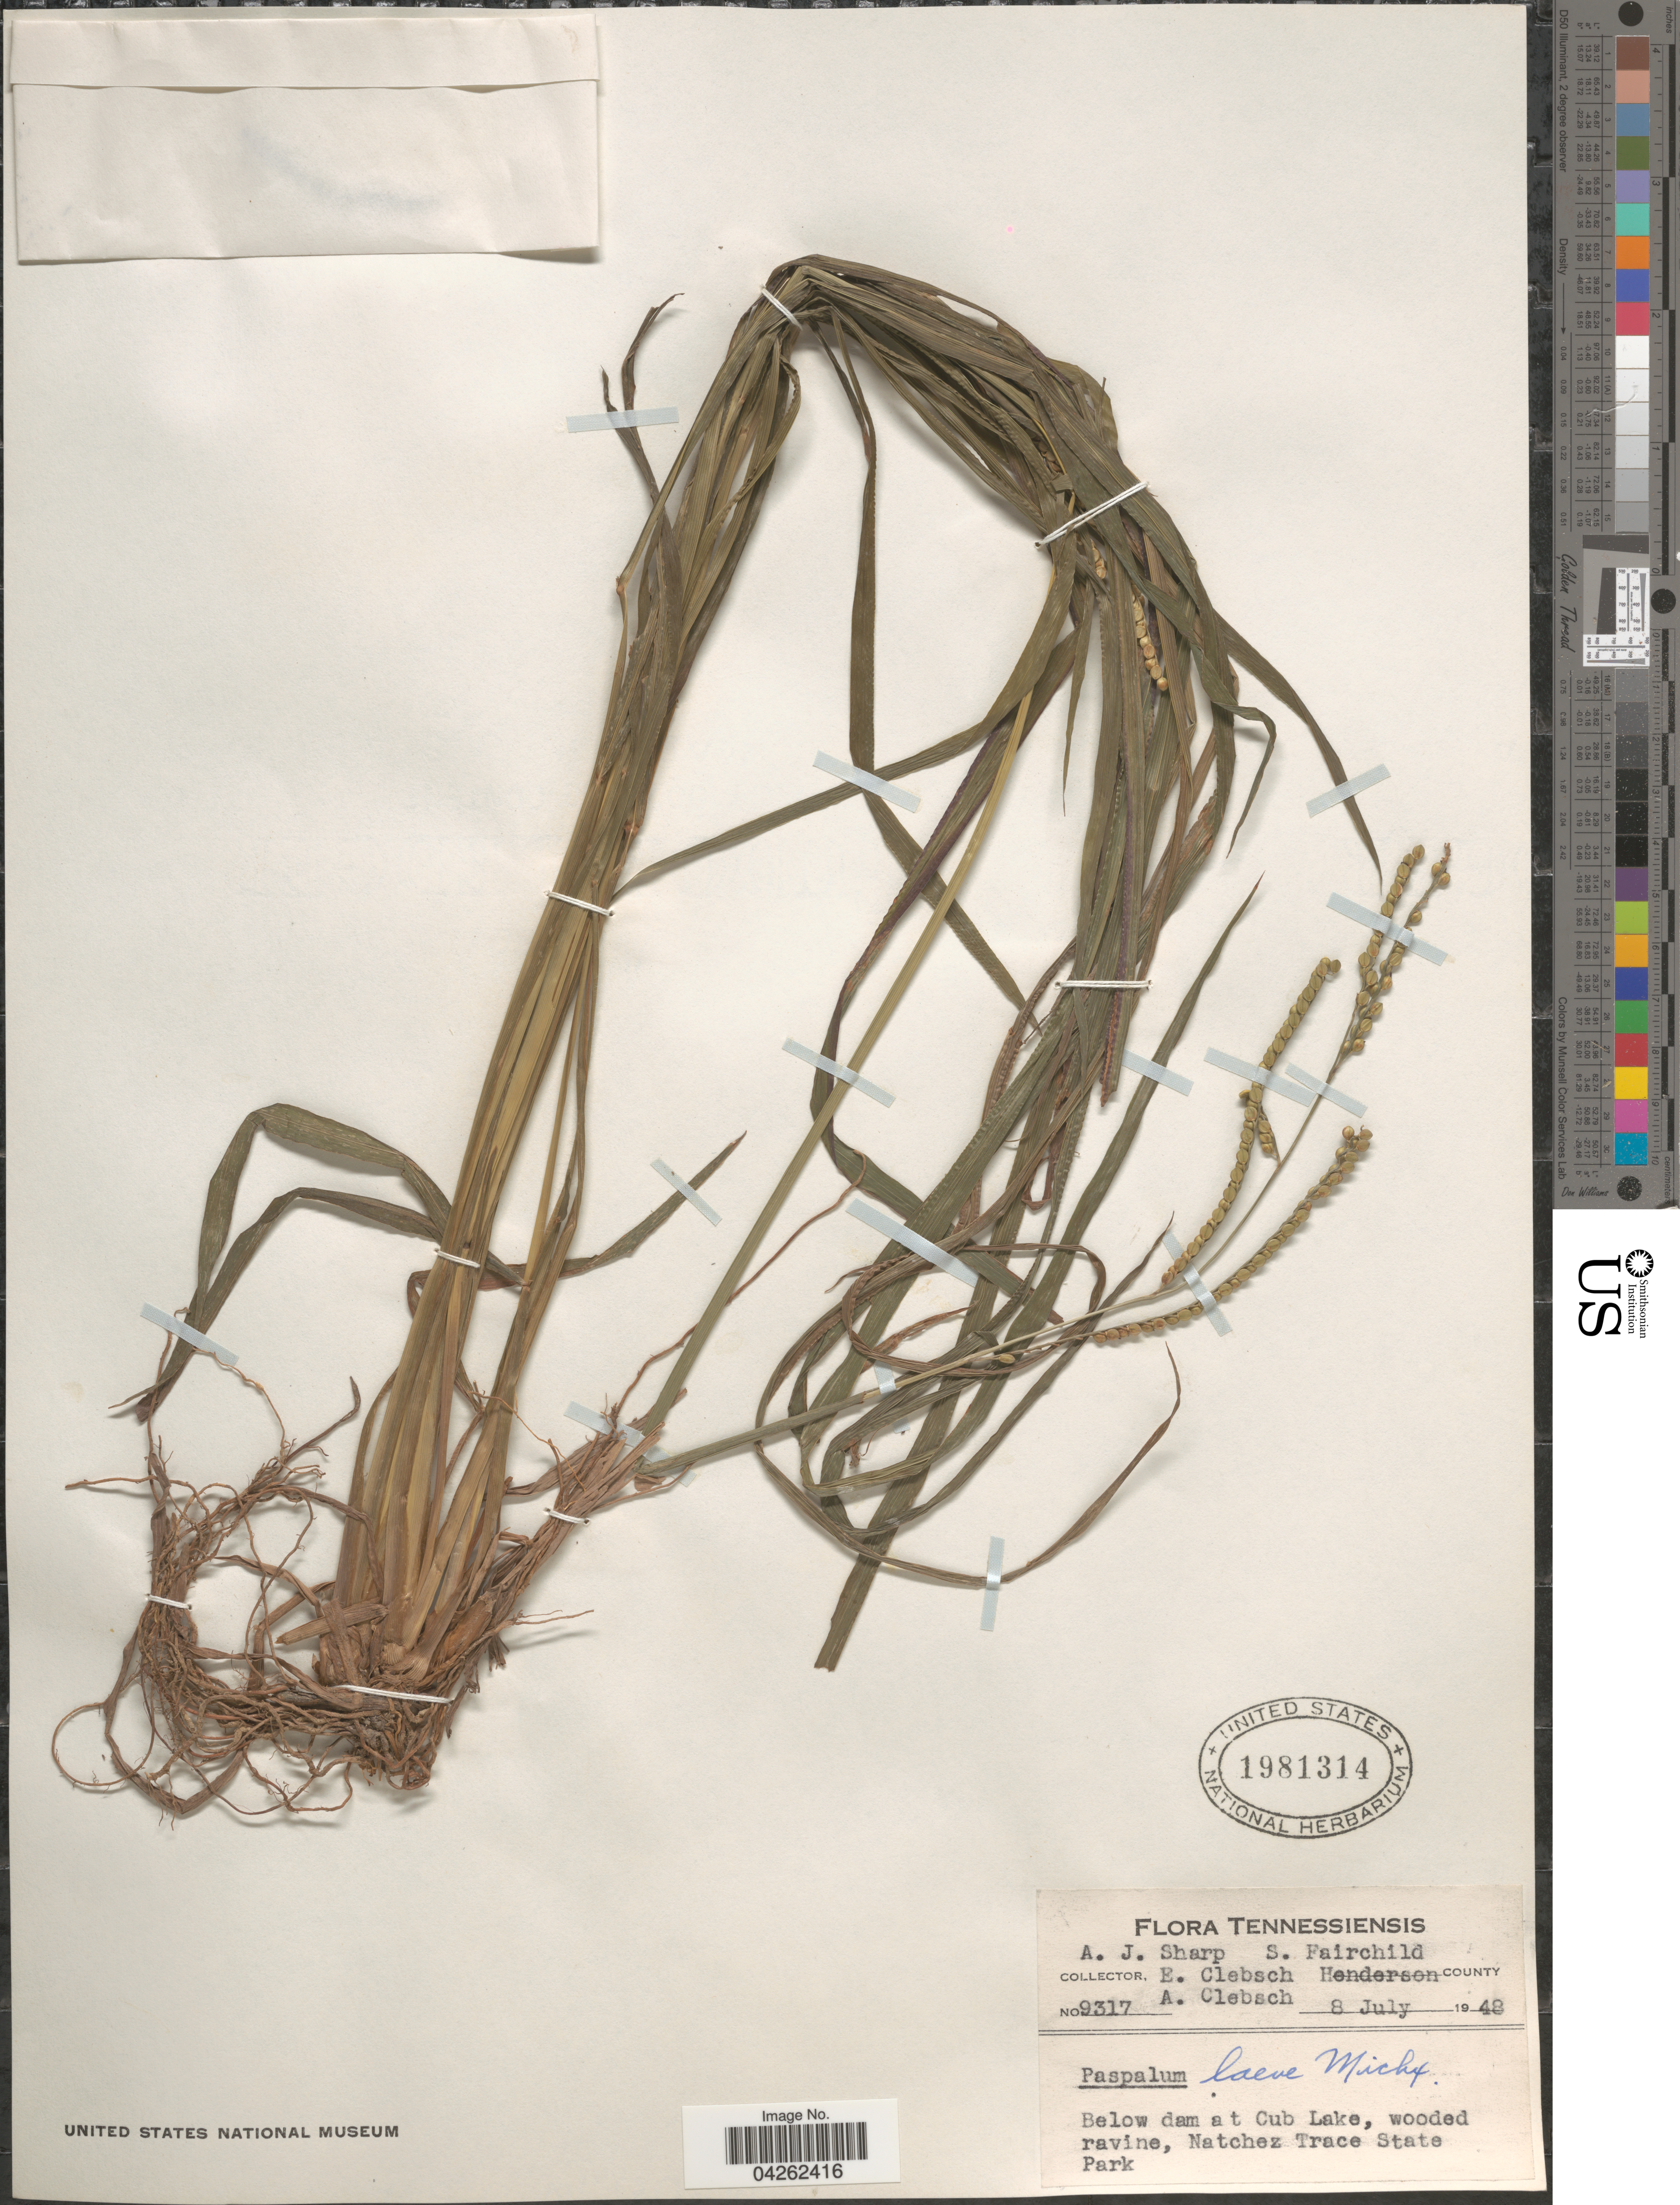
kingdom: Plantae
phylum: Tracheophyta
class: Liliopsida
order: Poales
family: Poaceae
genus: Paspalum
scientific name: Paspalum laeve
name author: Michx.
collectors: A. J. Sharp, S. Fairchild, E. Clebsch & A. Clebsch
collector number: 9317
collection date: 1948-07-08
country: United States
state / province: Tennessee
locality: Henderson County. Below dam at Cub lake, wooded ravine, Natchez Trace State Park.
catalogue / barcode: US 1981314